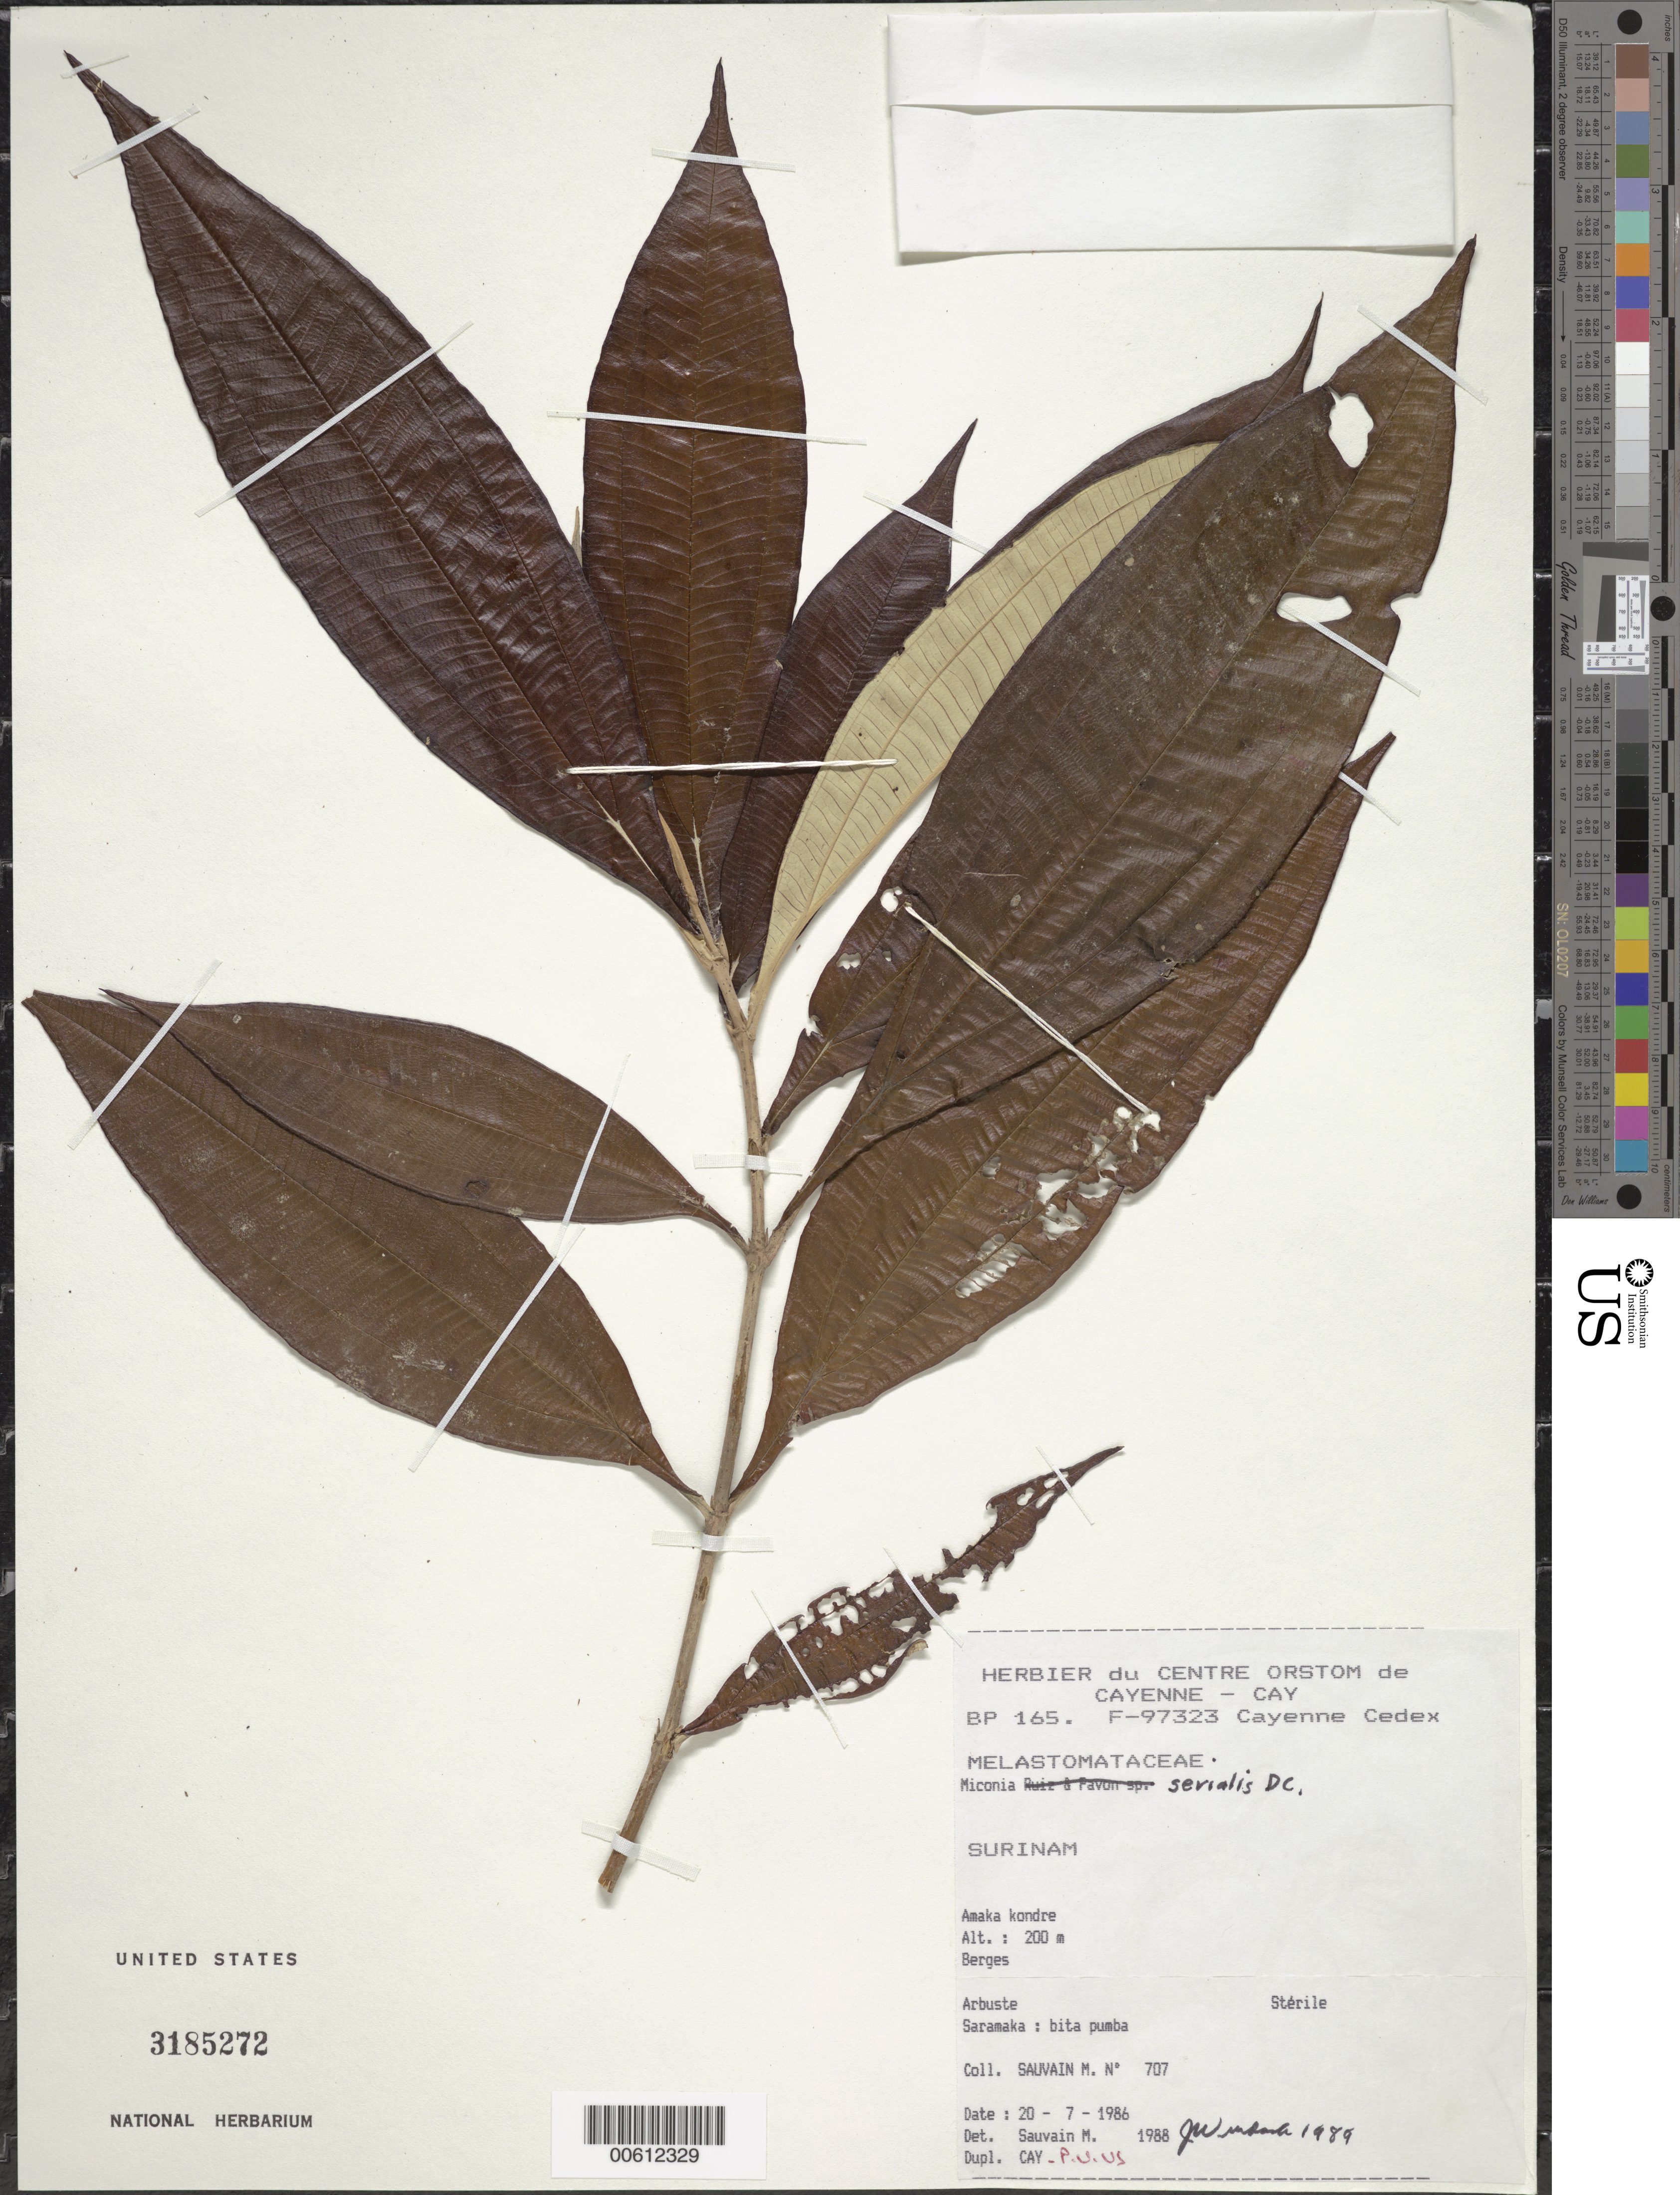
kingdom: Plantae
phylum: Tracheophyta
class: Magnoliopsida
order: Myrtales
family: Melastomataceae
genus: Miconia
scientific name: Miconia serialis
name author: DC.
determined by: Wurdack, John J., (US), US (UNITED STATES)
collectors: M. Sauvain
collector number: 707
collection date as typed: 20-Jul-86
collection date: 1986-07-20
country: Suriname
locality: Amaka kondre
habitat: Berges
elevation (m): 200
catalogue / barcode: US 3185272